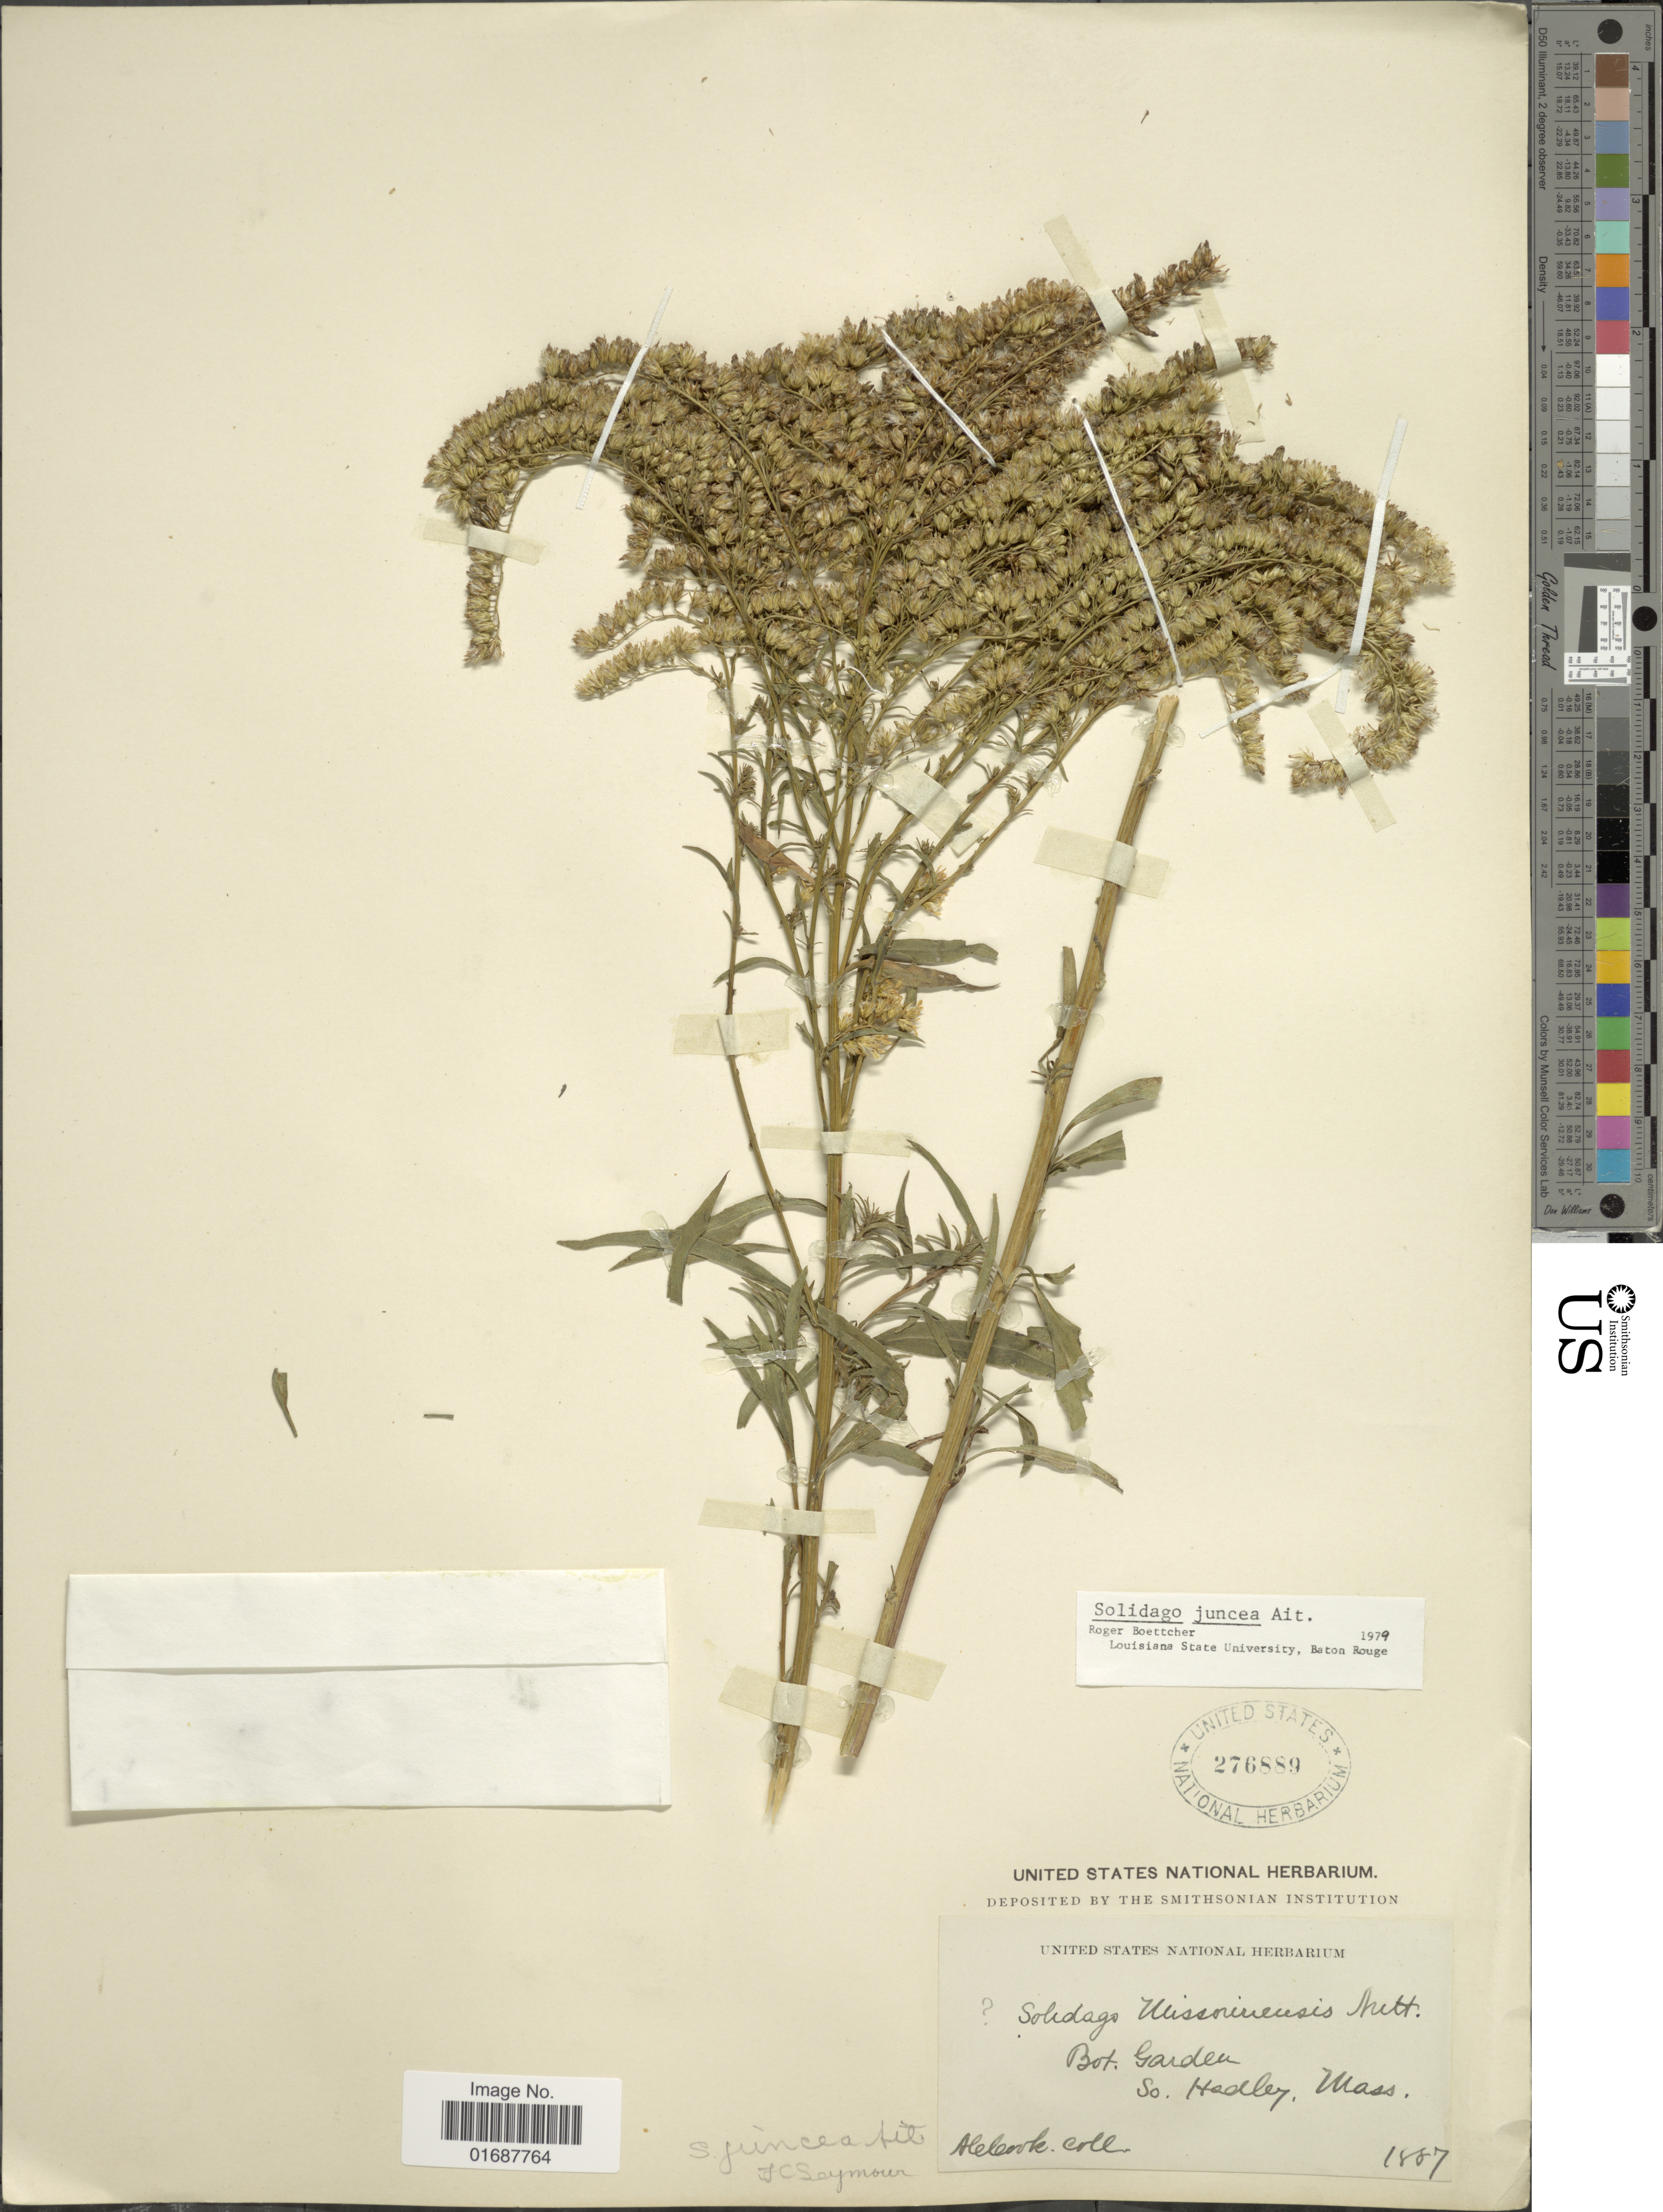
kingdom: Plantae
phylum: Tracheophyta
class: Magnoliopsida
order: Asterales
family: Asteraceae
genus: Solidago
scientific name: Solidago juncea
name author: Aiton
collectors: A. Cook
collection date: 1887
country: United States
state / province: Massachusetts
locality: Bot. Garden So. Hadley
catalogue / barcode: US 276889